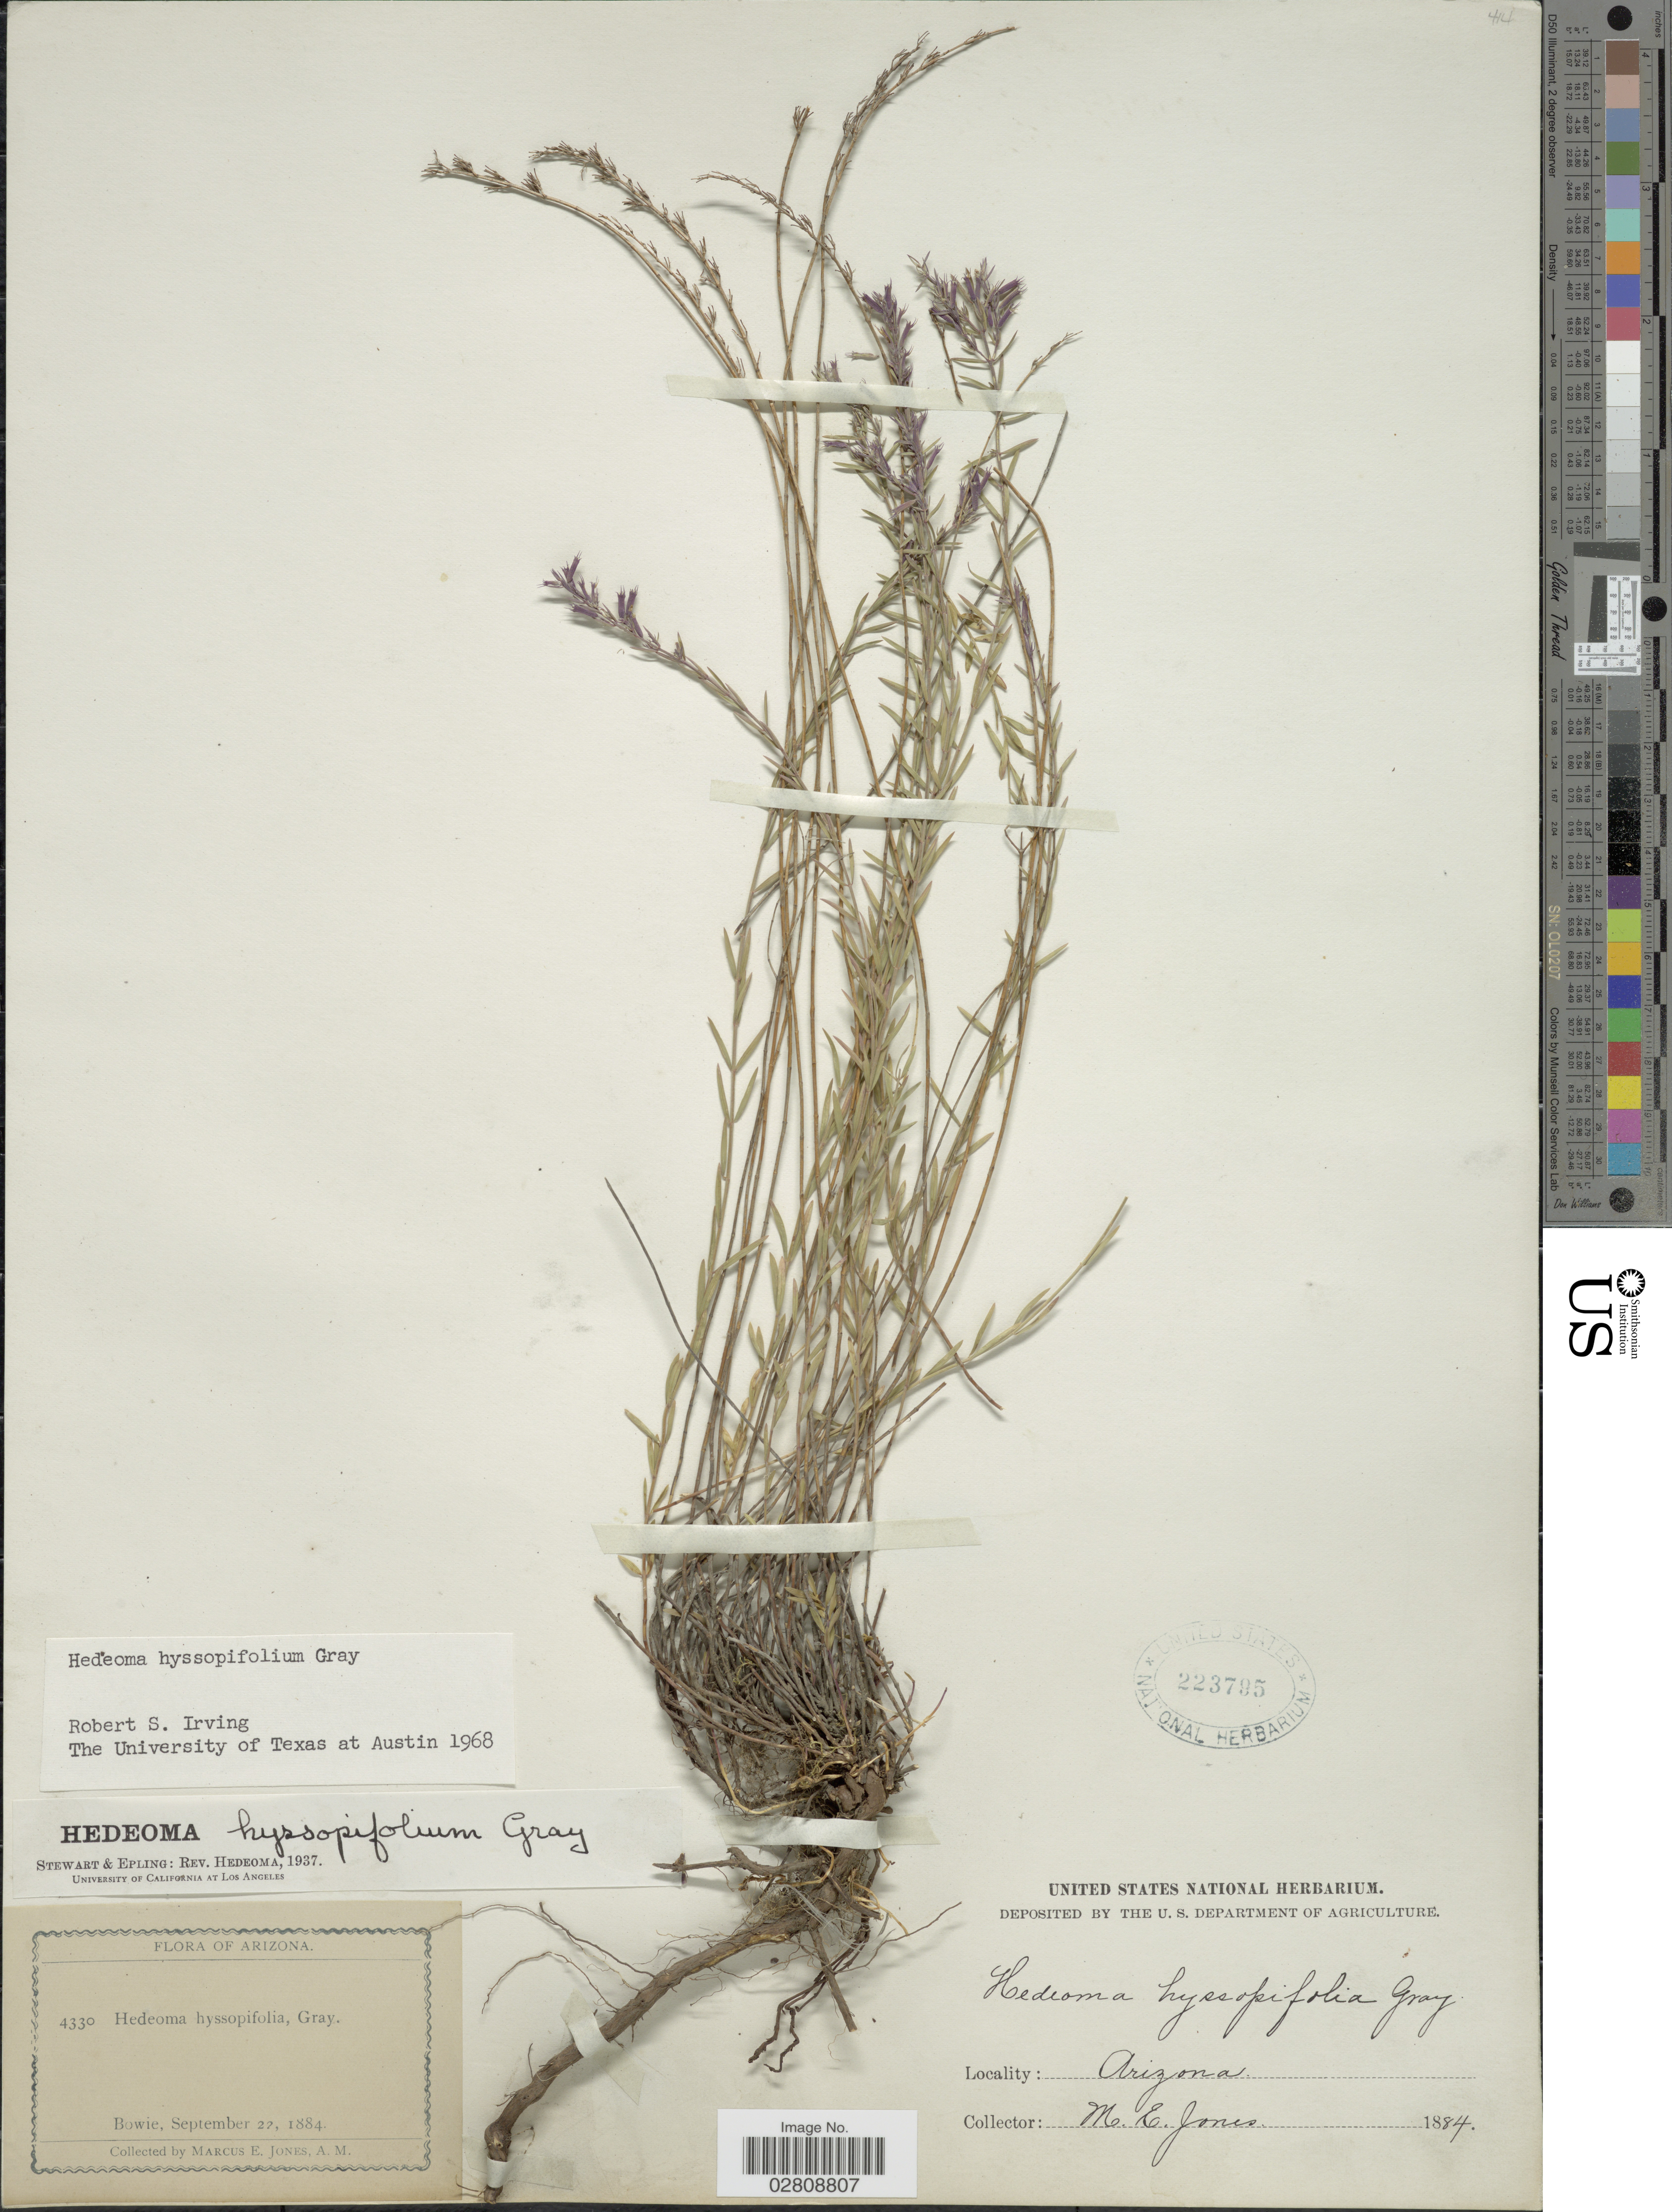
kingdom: Plantae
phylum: Tracheophyta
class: Magnoliopsida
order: Lamiales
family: Lamiaceae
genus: Hedeoma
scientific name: Hedeoma hyssopifolia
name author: A. Gray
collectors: M. E. Jones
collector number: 4330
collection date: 1884-09-22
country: United States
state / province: Arizona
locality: Bowie.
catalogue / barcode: US 223795